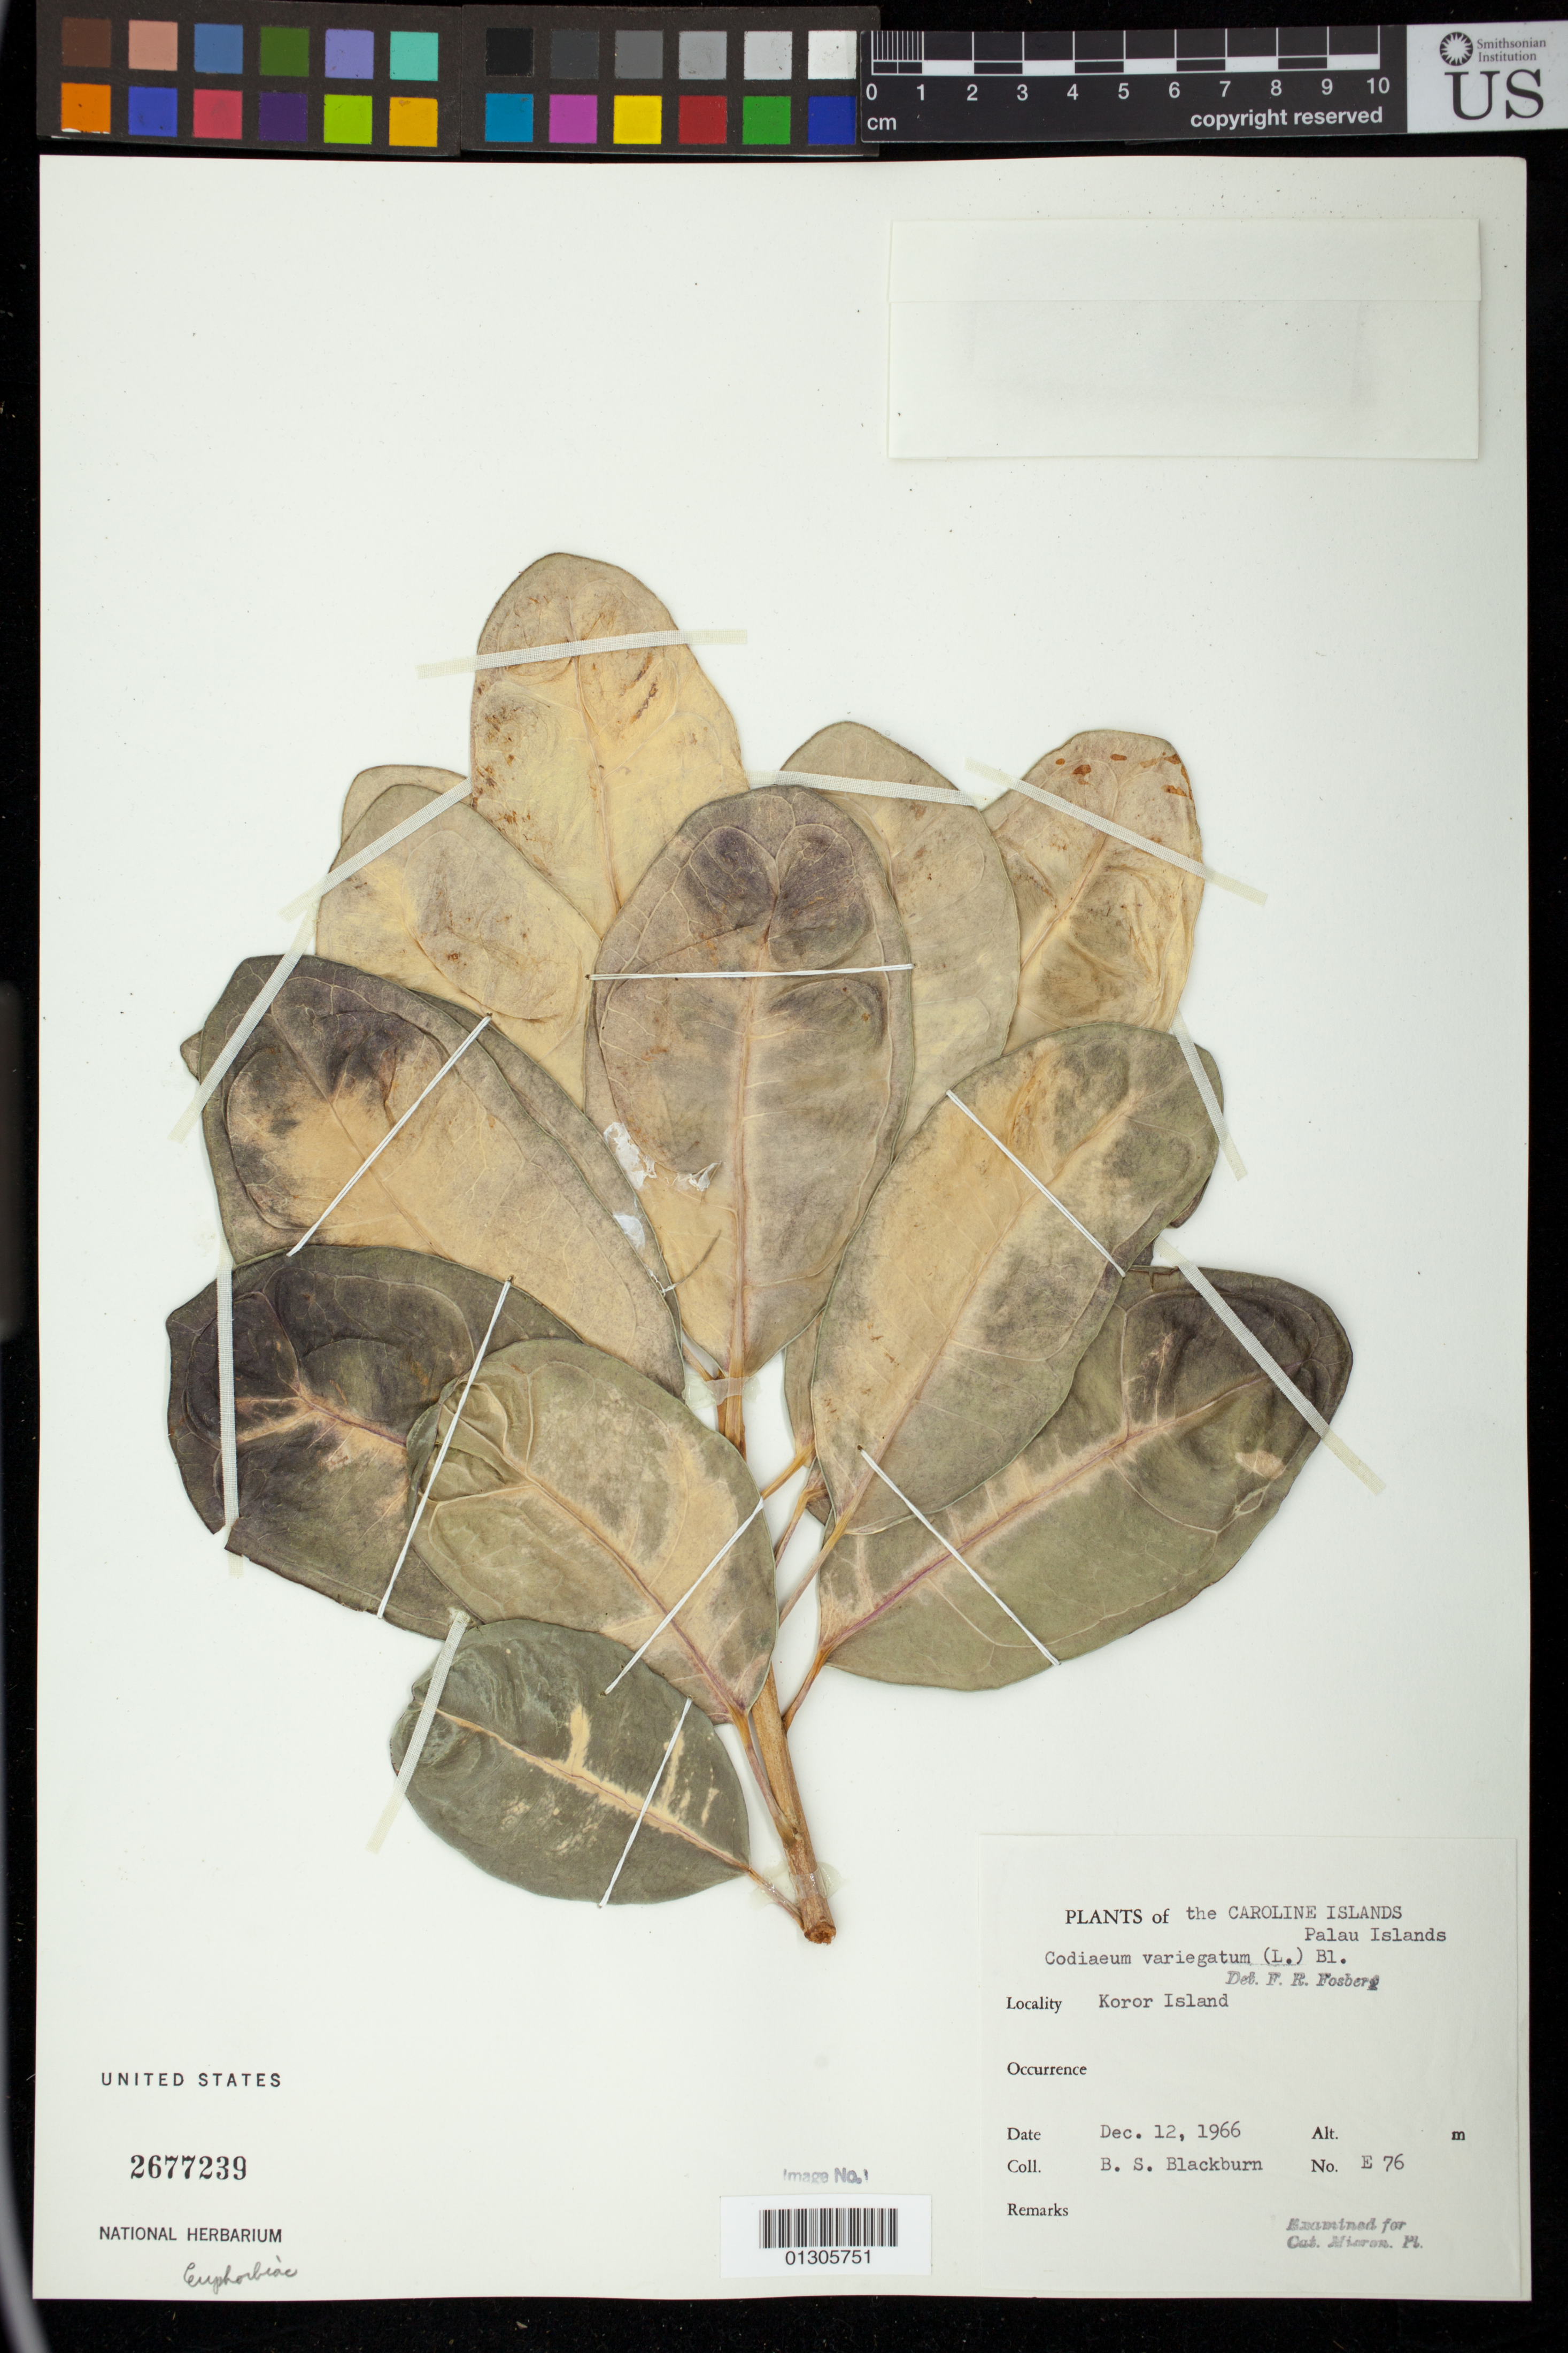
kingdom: Plantae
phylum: Tracheophyta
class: Magnoliopsida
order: Malpighiales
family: Euphorbiaceae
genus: Codiaeum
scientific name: Codiaeum variegatum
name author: (L.) Rumph. ex A. Juss.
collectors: B. S. Blackburn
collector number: E 76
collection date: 1966-12-12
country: Palau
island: Oreor [Koror]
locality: Koror Island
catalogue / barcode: US 2677239